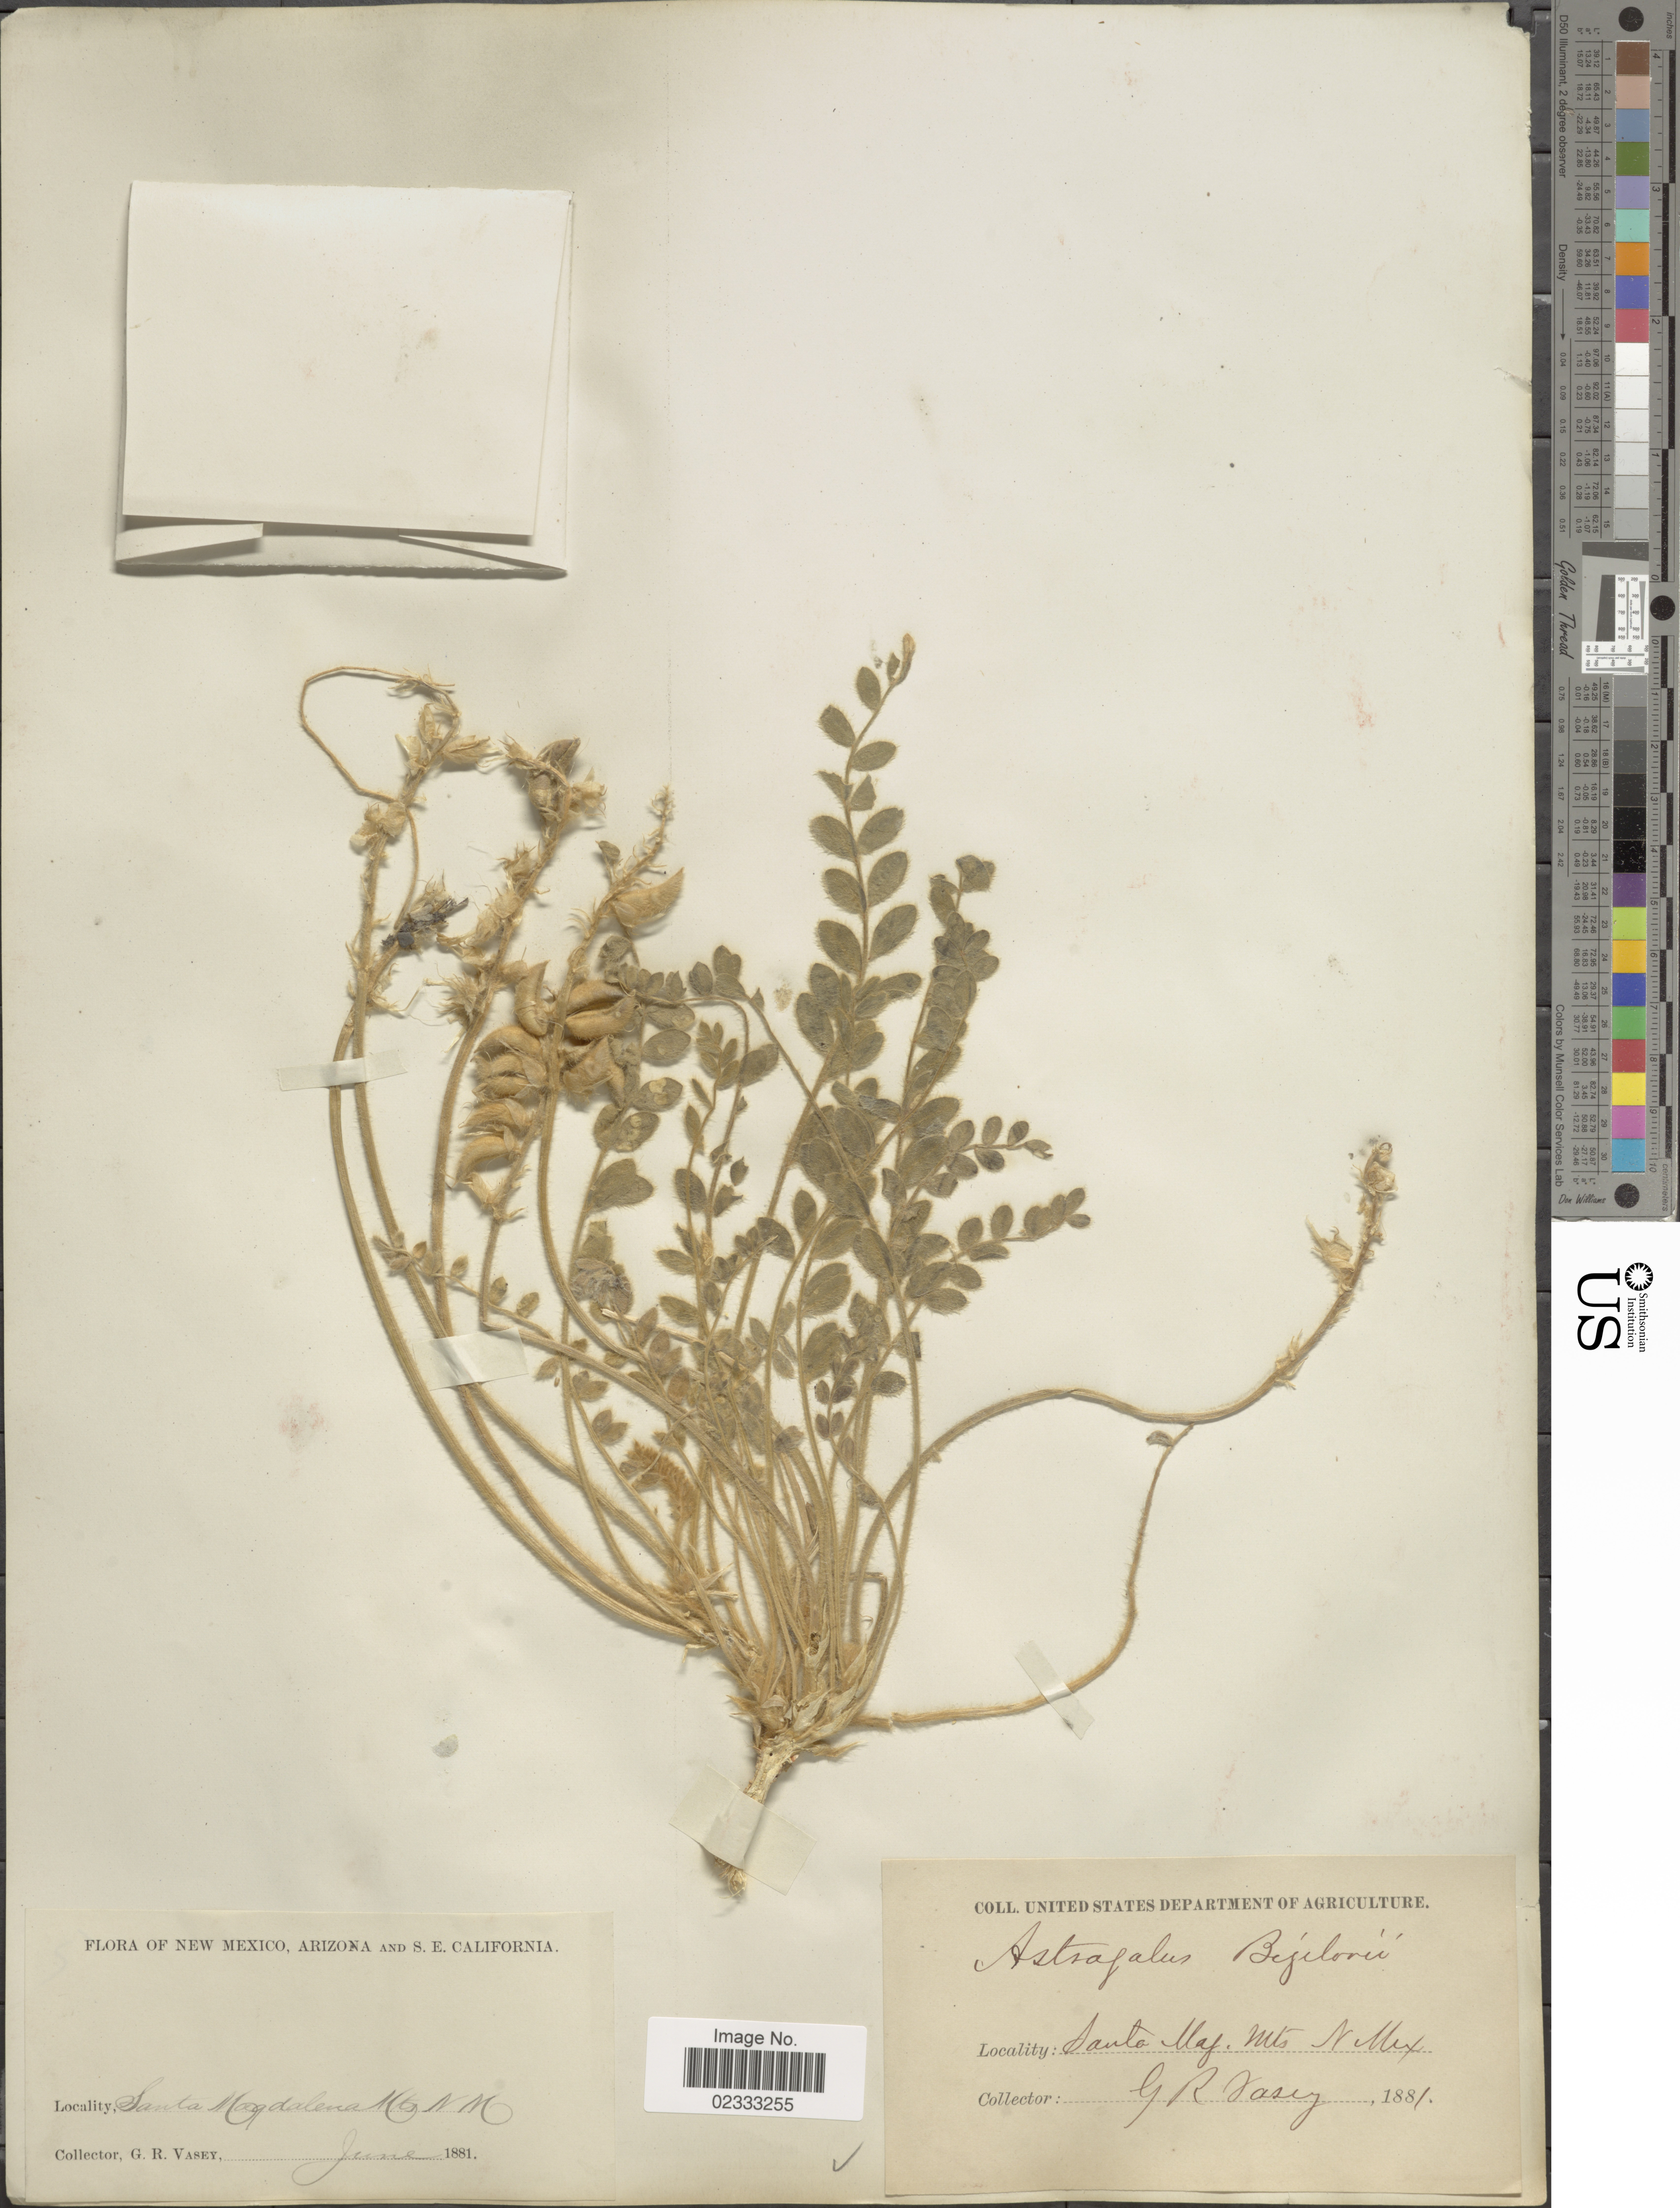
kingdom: Plantae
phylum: Tracheophyta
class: Magnoliopsida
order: Fabales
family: Fabaceae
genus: Astragalus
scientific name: Astragalus mollissimus var. bigelovii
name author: (A. Gray) Barneby ex B.L. Turner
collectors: G. R. Vasey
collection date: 1881-06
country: United States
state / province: New Mexico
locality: Santa Magdalena Mts. N. Mex.